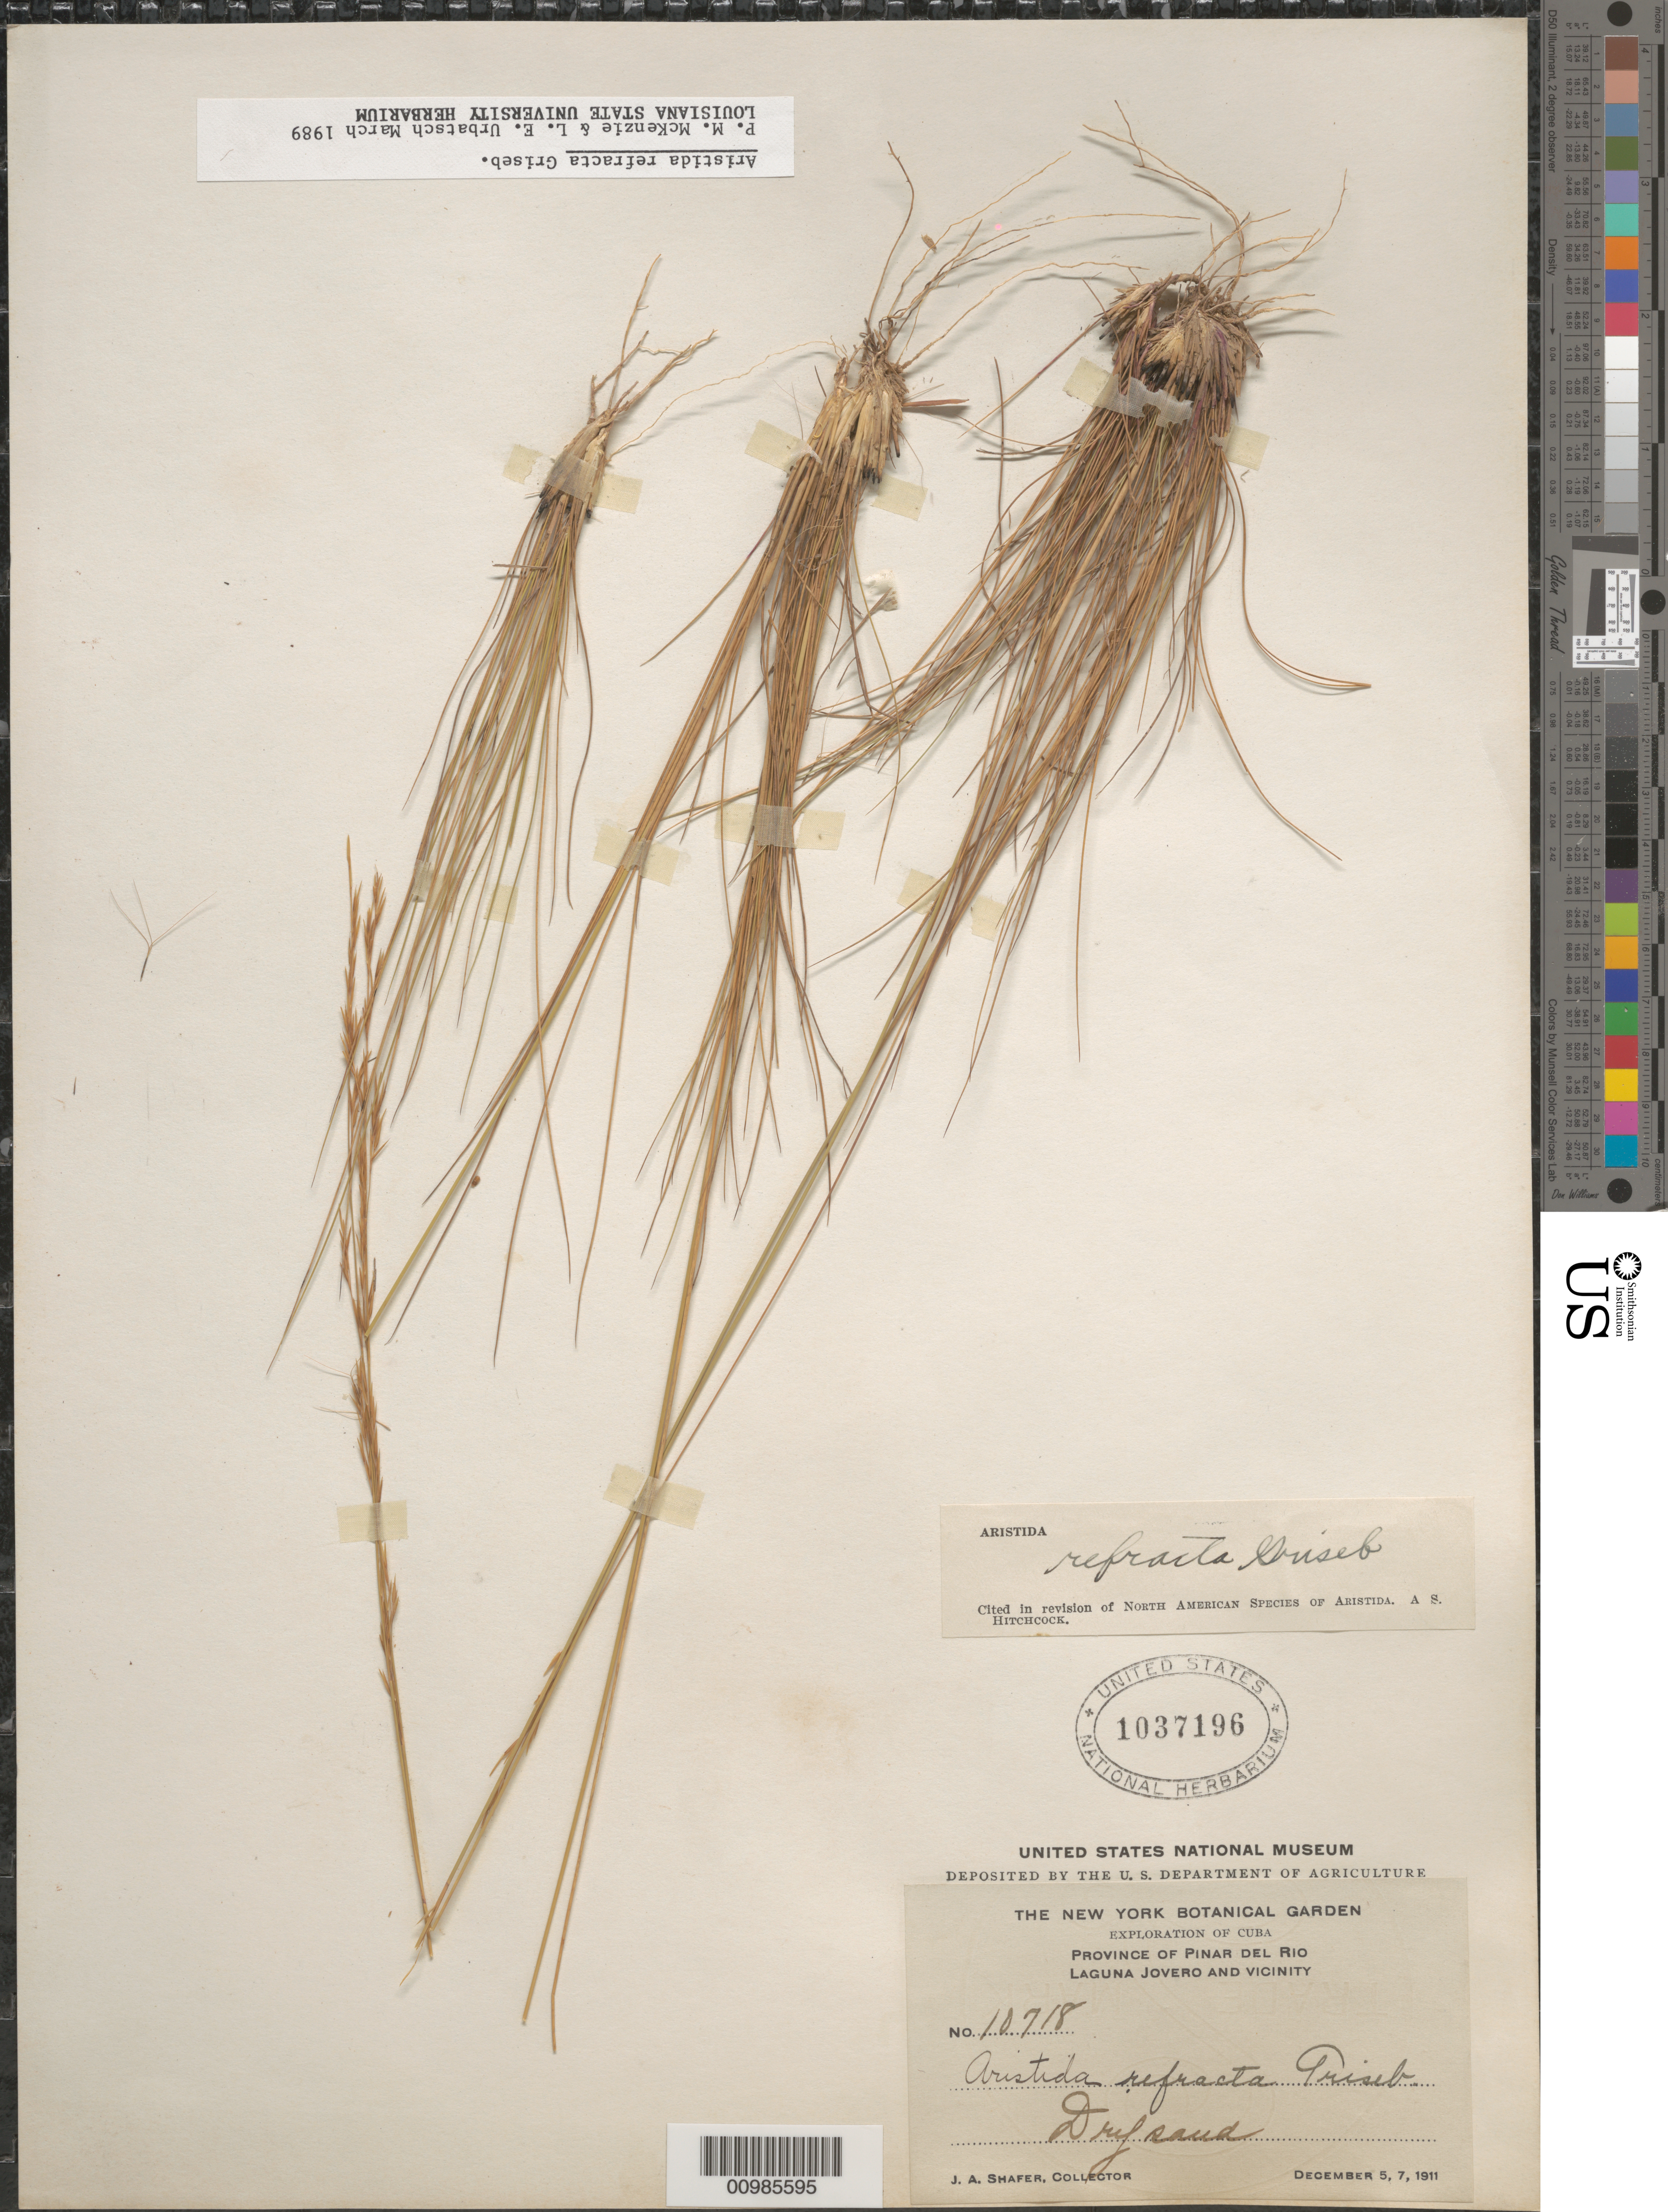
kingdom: Plantae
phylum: Tracheophyta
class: Liliopsida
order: Poales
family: Poaceae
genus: Aristida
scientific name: Aristida refracta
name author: Griseb.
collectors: J. A. Shafer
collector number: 10718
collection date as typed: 05 Dec 1911 to07 Dec 1911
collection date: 1911-12-05/1911-12-07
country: Cuba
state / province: Pinar del Rio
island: Cuba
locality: Near Laguna Jovero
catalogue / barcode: US 1037196